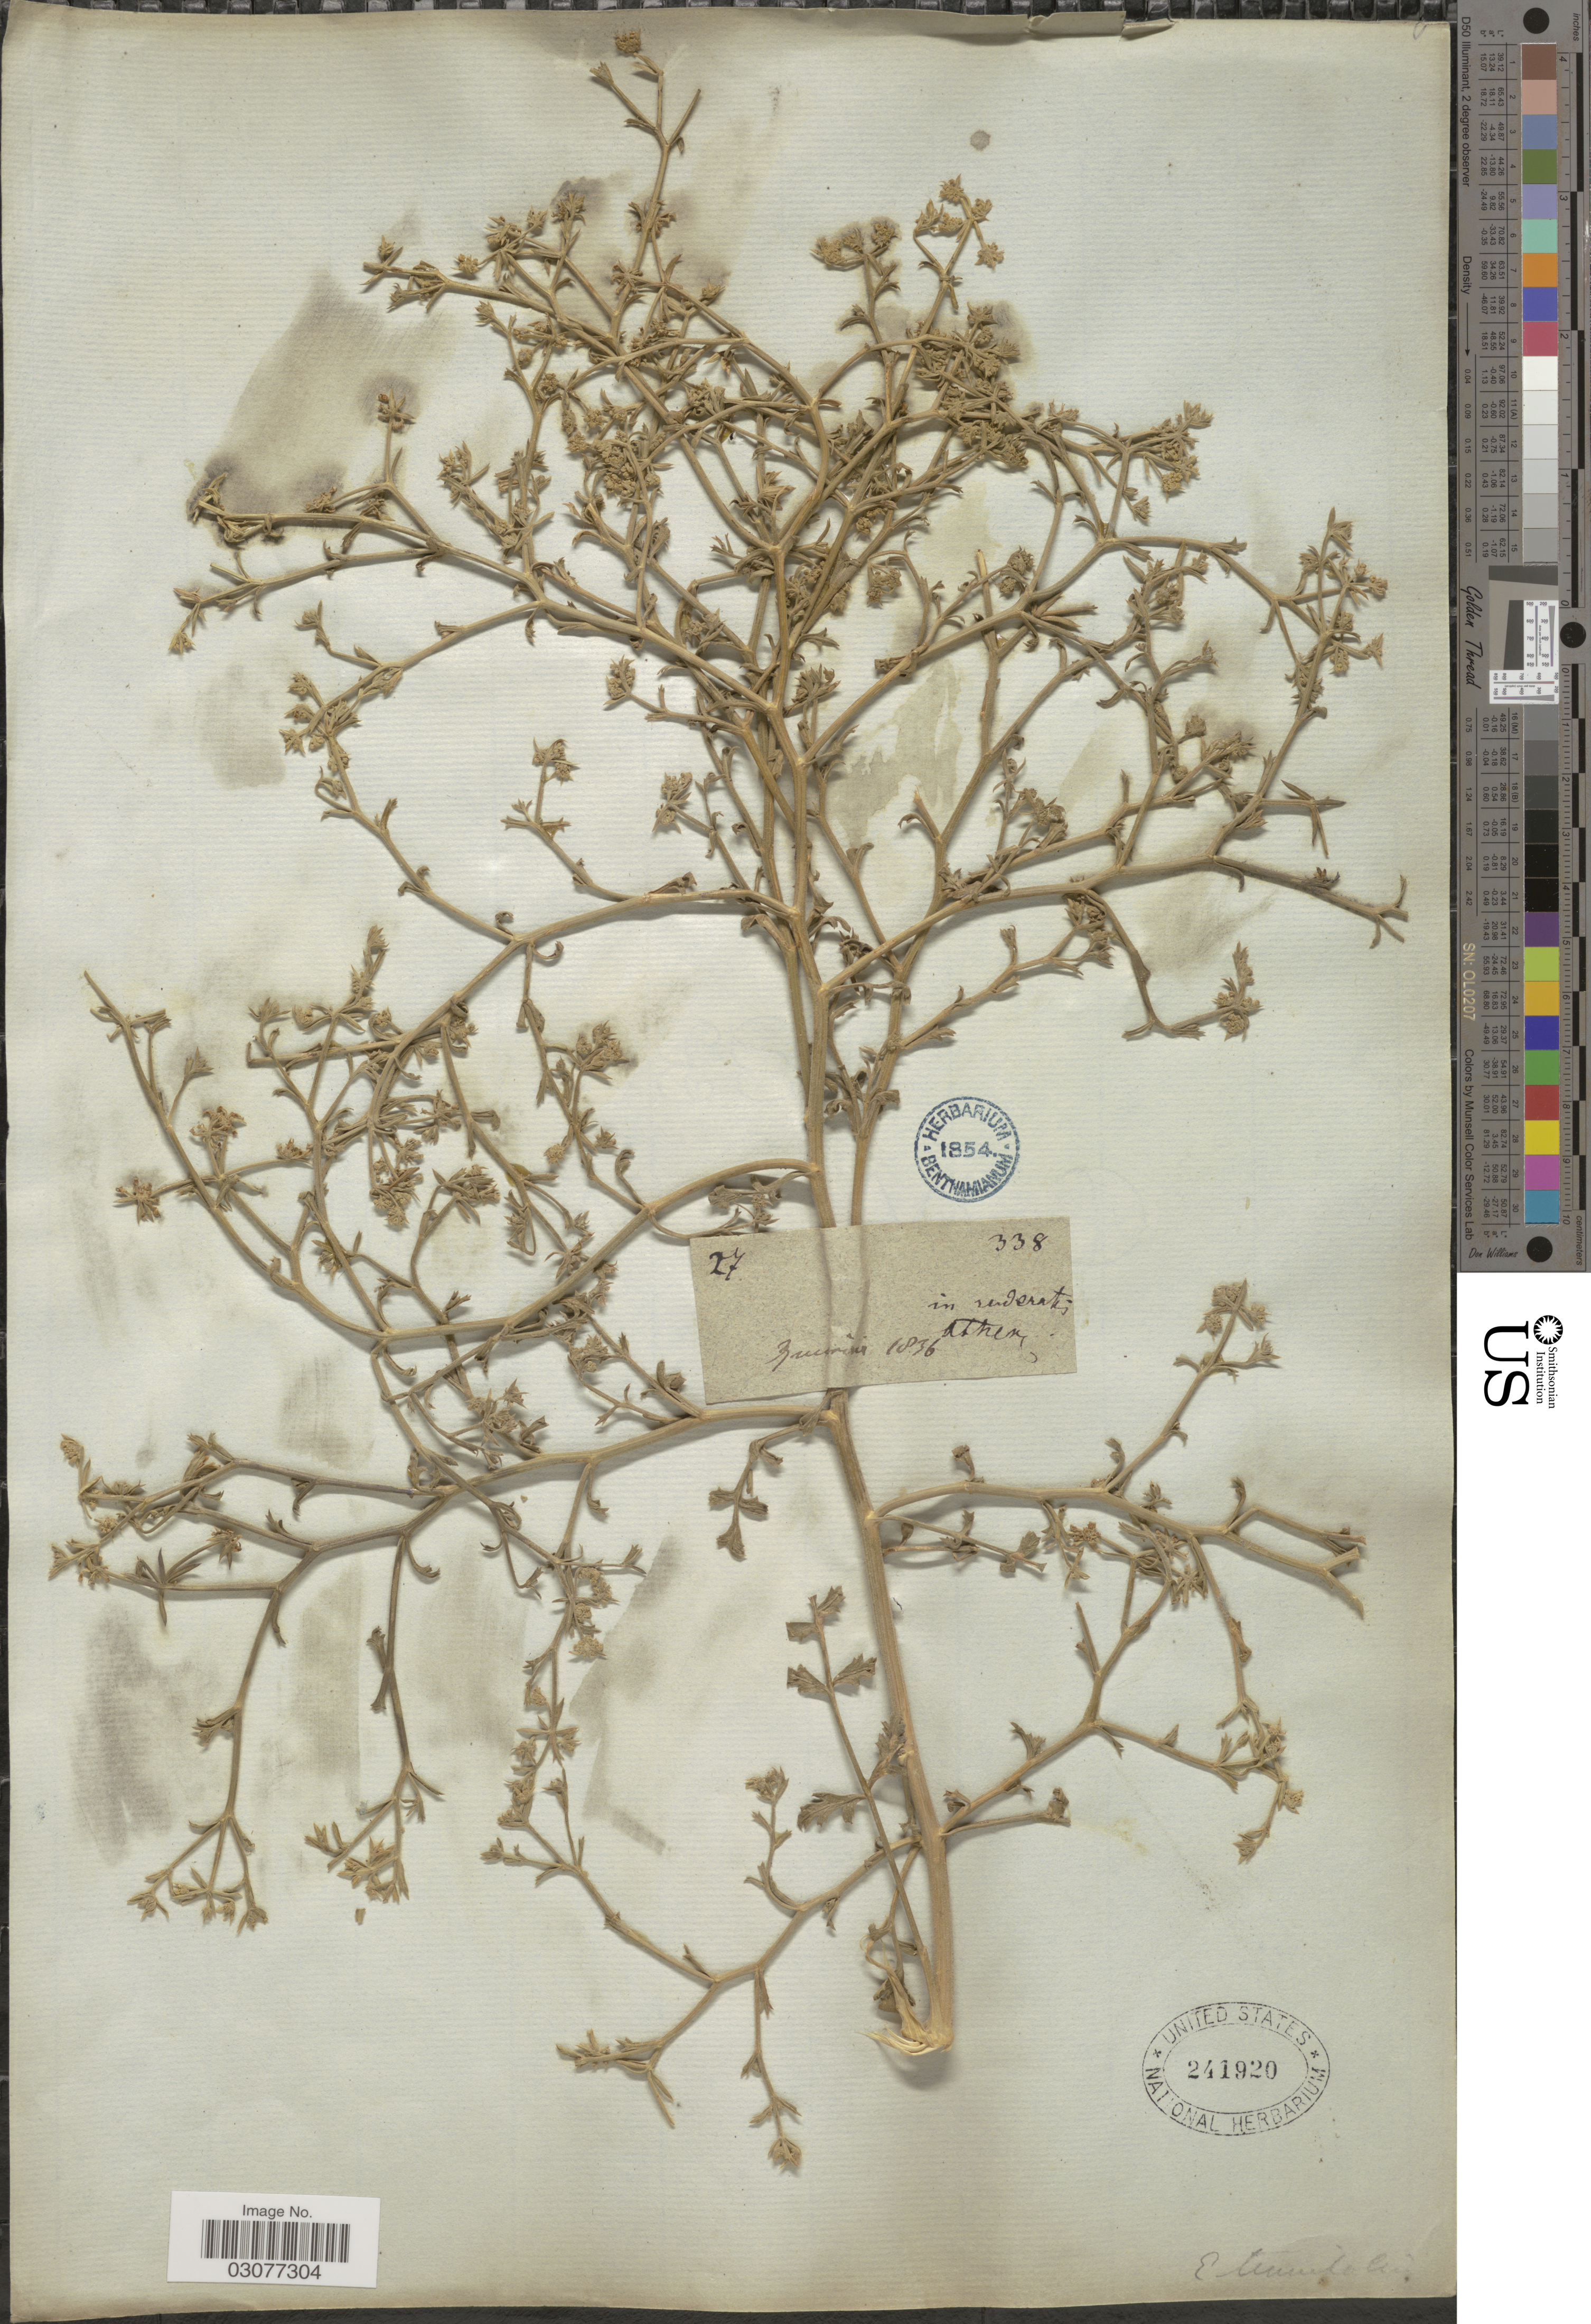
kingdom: Plantae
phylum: Tracheophyta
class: Magnoliopsida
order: Apiales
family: Apiaceae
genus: Echinophora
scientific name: Echinophora sp.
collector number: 338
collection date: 1836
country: Greece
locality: In ruderatis Athens.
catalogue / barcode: US 241920